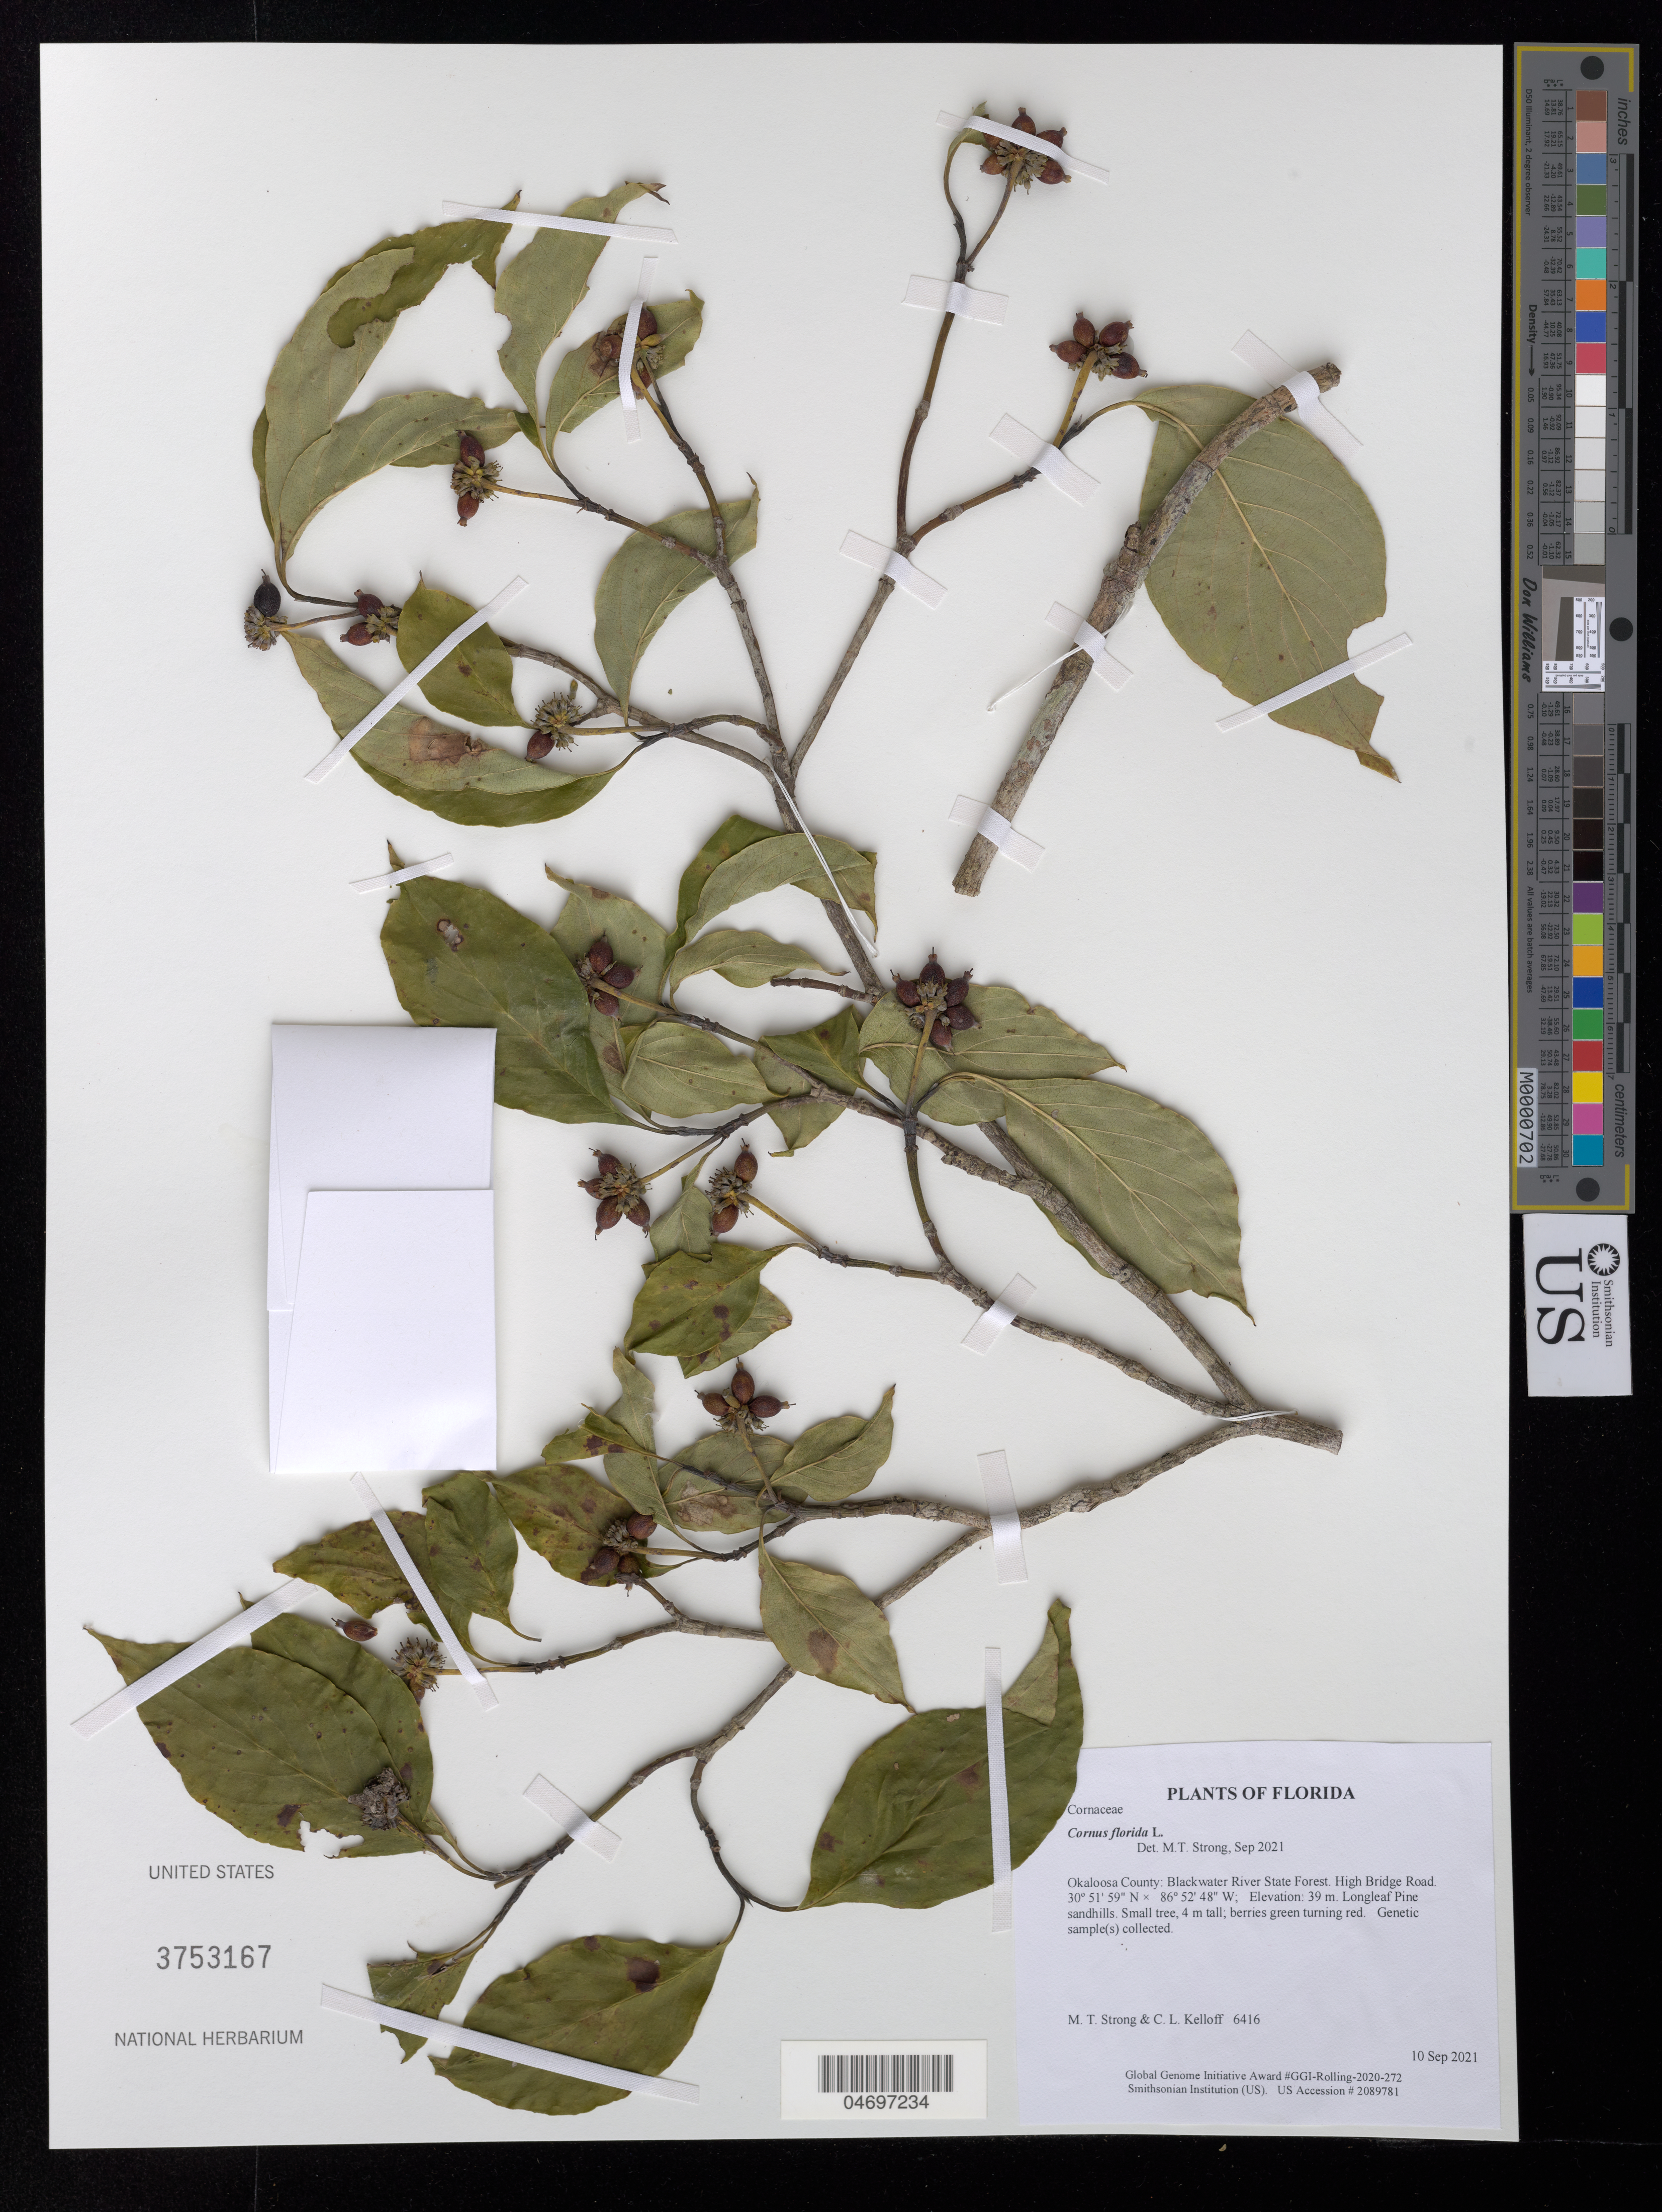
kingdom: Plantae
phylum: Tracheophyta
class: Magnoliopsida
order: Cornales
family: Cornaceae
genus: Cornus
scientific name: Cornus florida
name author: L.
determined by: Strong, Mark T.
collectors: M. T. Strong & C. L. Kelloff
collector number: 6416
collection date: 2021-09-10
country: United States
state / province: Florida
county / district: Okaloosa County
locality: Blackwater River State Forest. High Bridge Road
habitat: Longleaf Pine sandhills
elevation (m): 39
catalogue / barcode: US 3753167